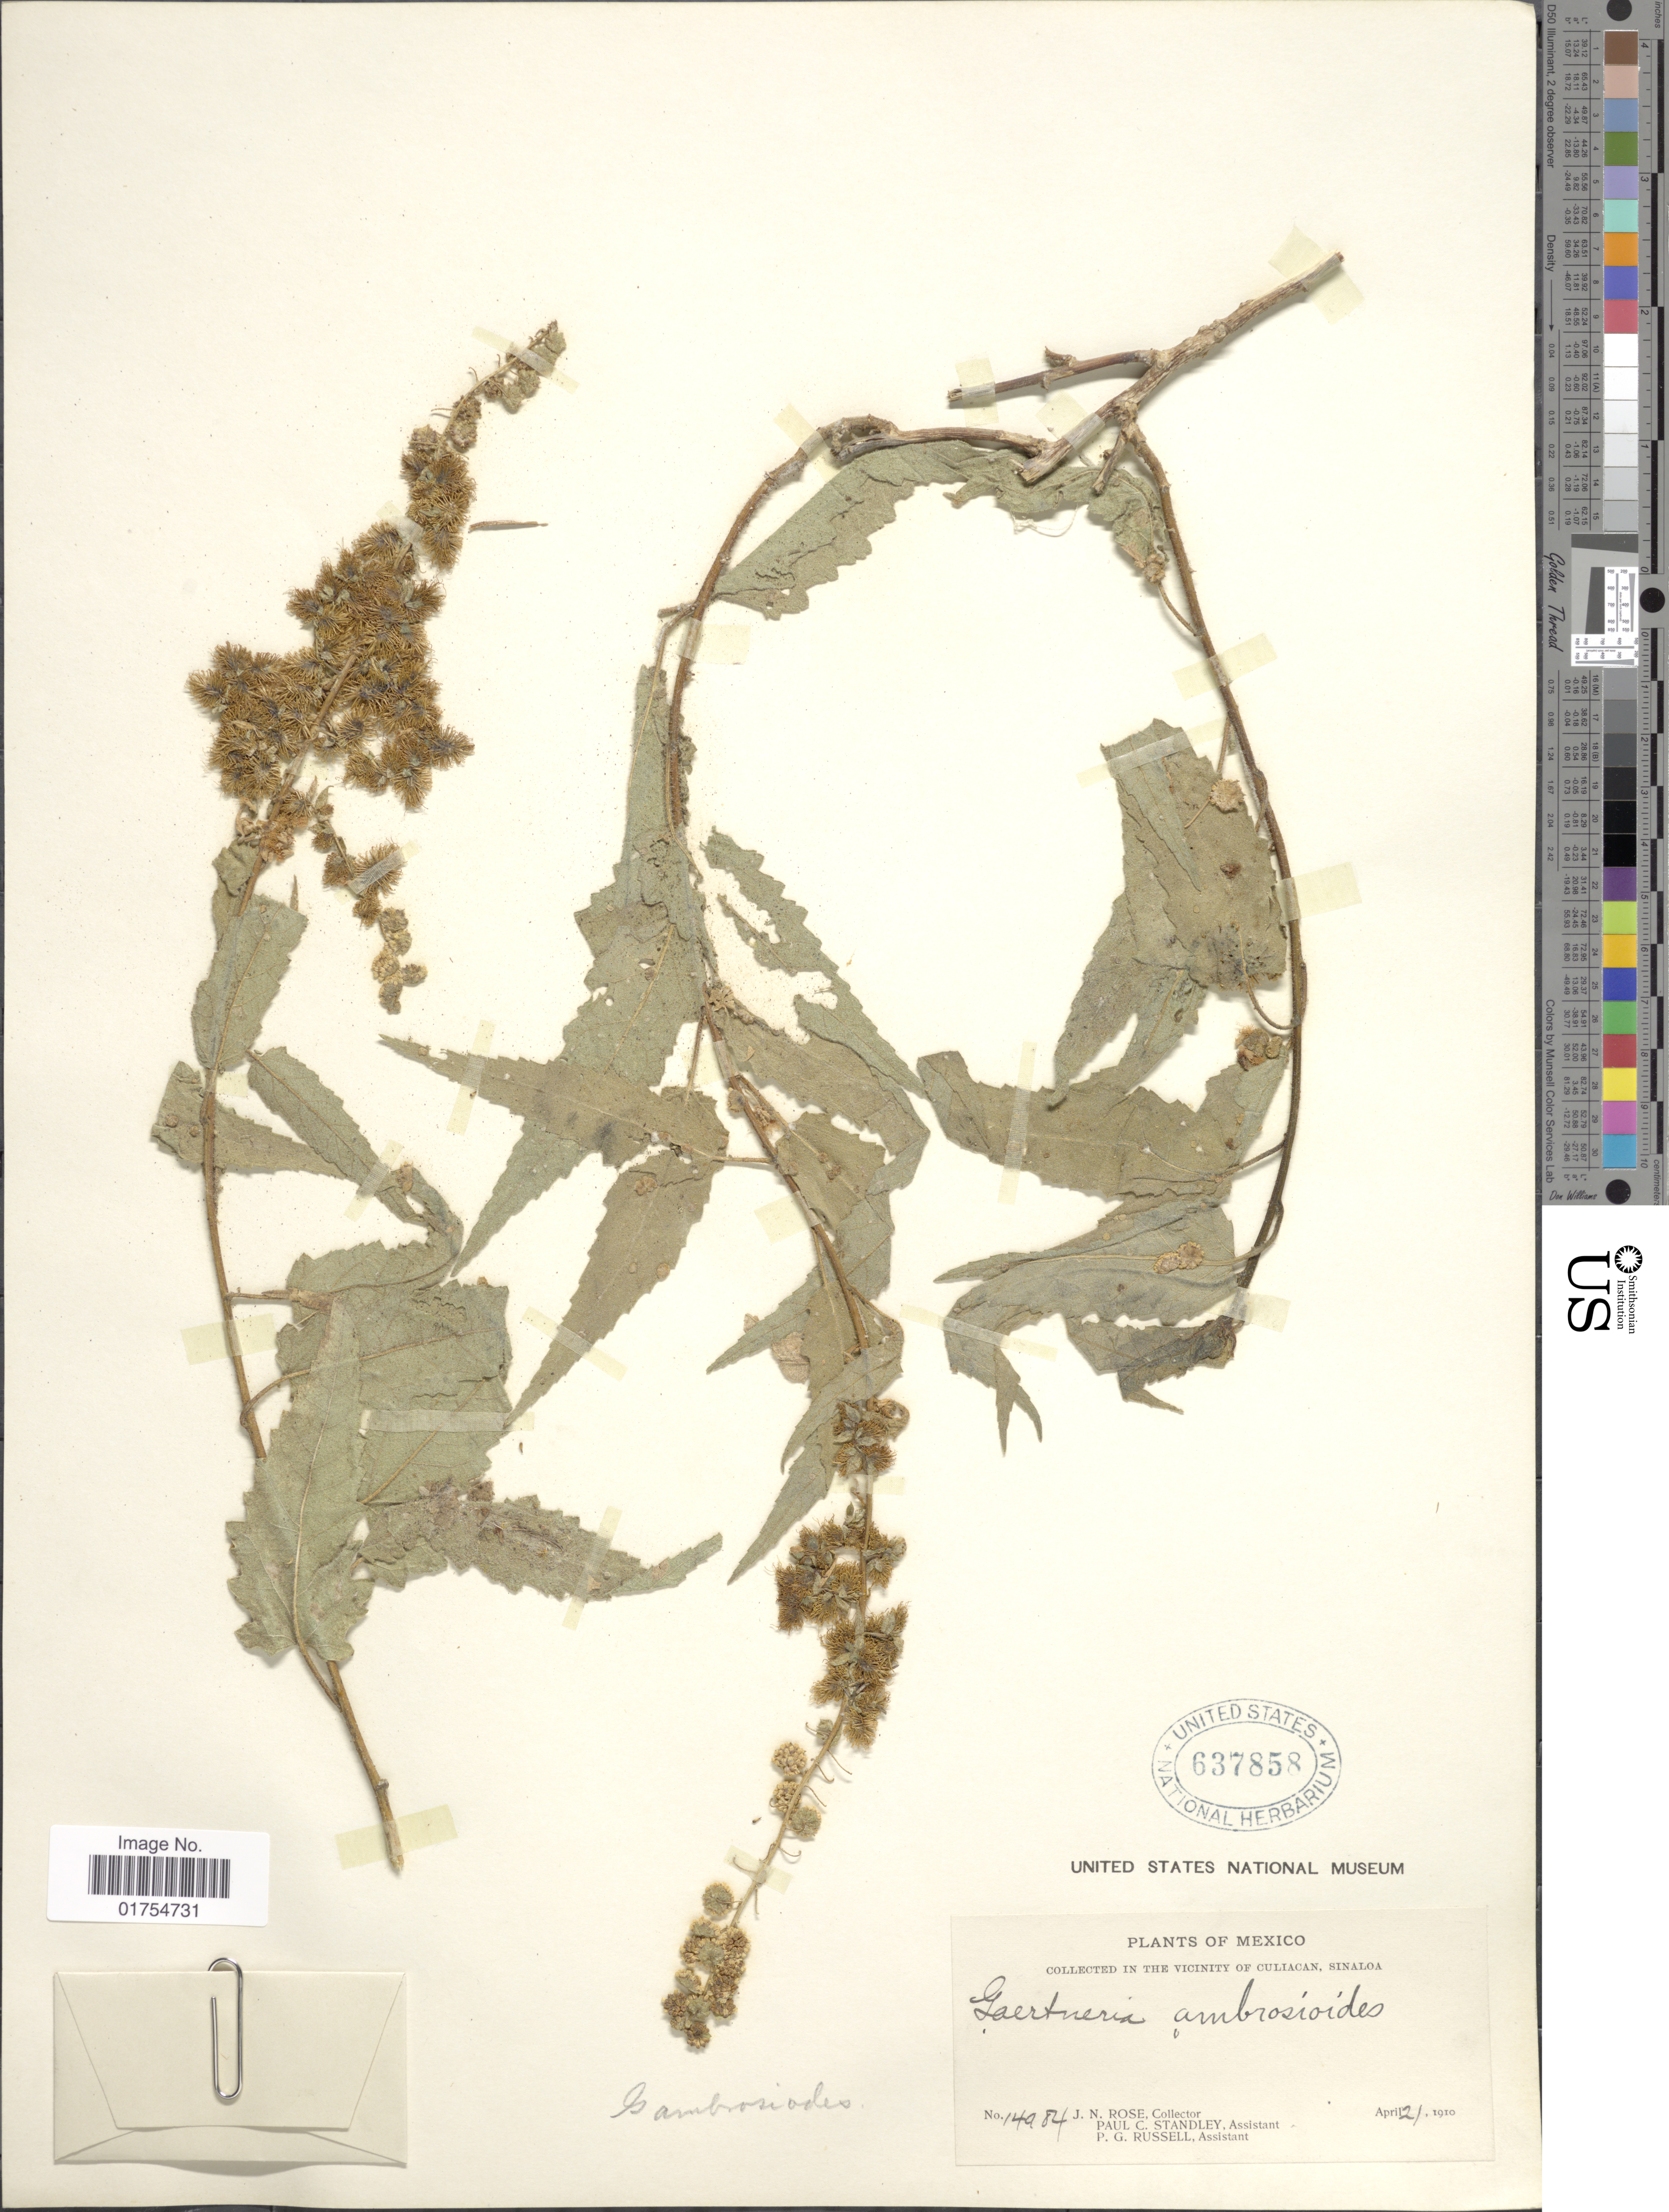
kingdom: Plantae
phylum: Tracheophyta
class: Magnoliopsida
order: Asterales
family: Asteraceae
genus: Franseria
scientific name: Franseria ambrosioides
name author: Cav.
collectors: J. N. Rose, P. C. Standley & P. G. Russell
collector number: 14984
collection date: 1910-04-21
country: Mexico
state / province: Sinaloa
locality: The vicinity of Culiacan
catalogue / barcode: US 637858